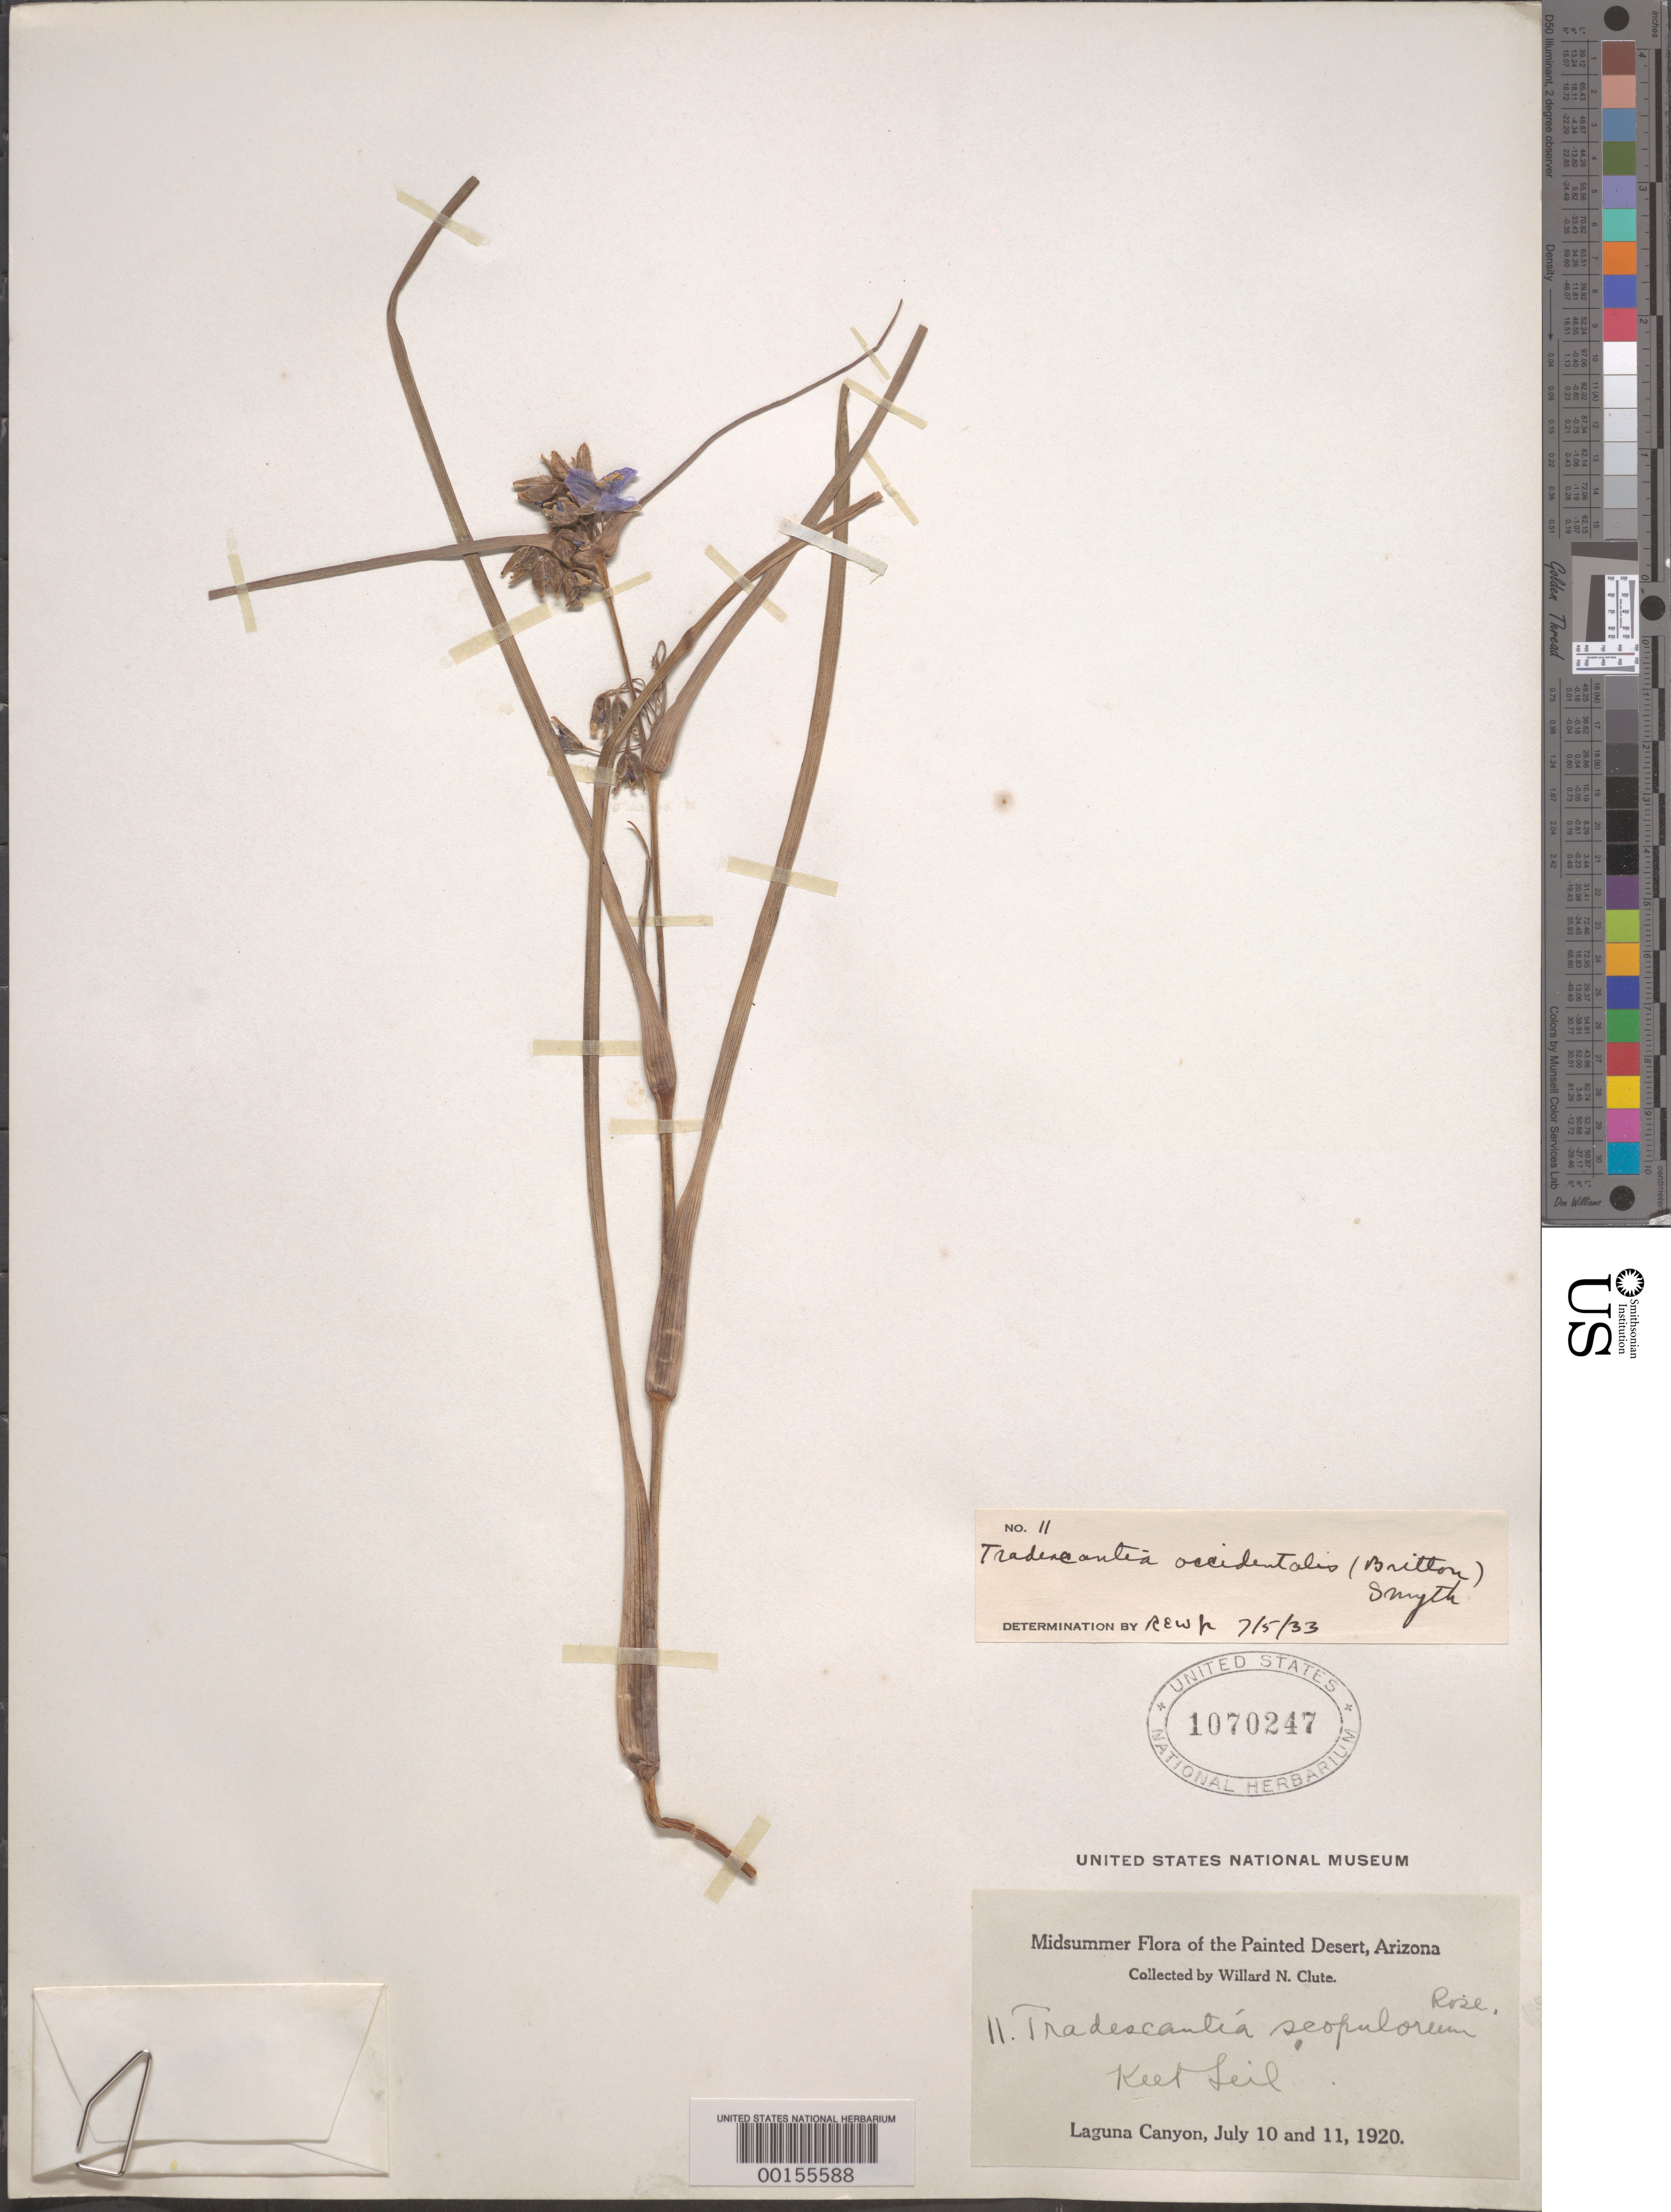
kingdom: Plantae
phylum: Tracheophyta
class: Liliopsida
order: Commelinales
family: Commelinaceae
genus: Tradescantia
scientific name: Tradescantia occidentalis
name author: (Britton) Smyth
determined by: Woodward, R. E.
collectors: W. N. Clute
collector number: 11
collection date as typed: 10 Jul 1920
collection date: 1920-07-10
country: United States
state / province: Arizona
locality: Laguna canyon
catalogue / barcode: US 1070247